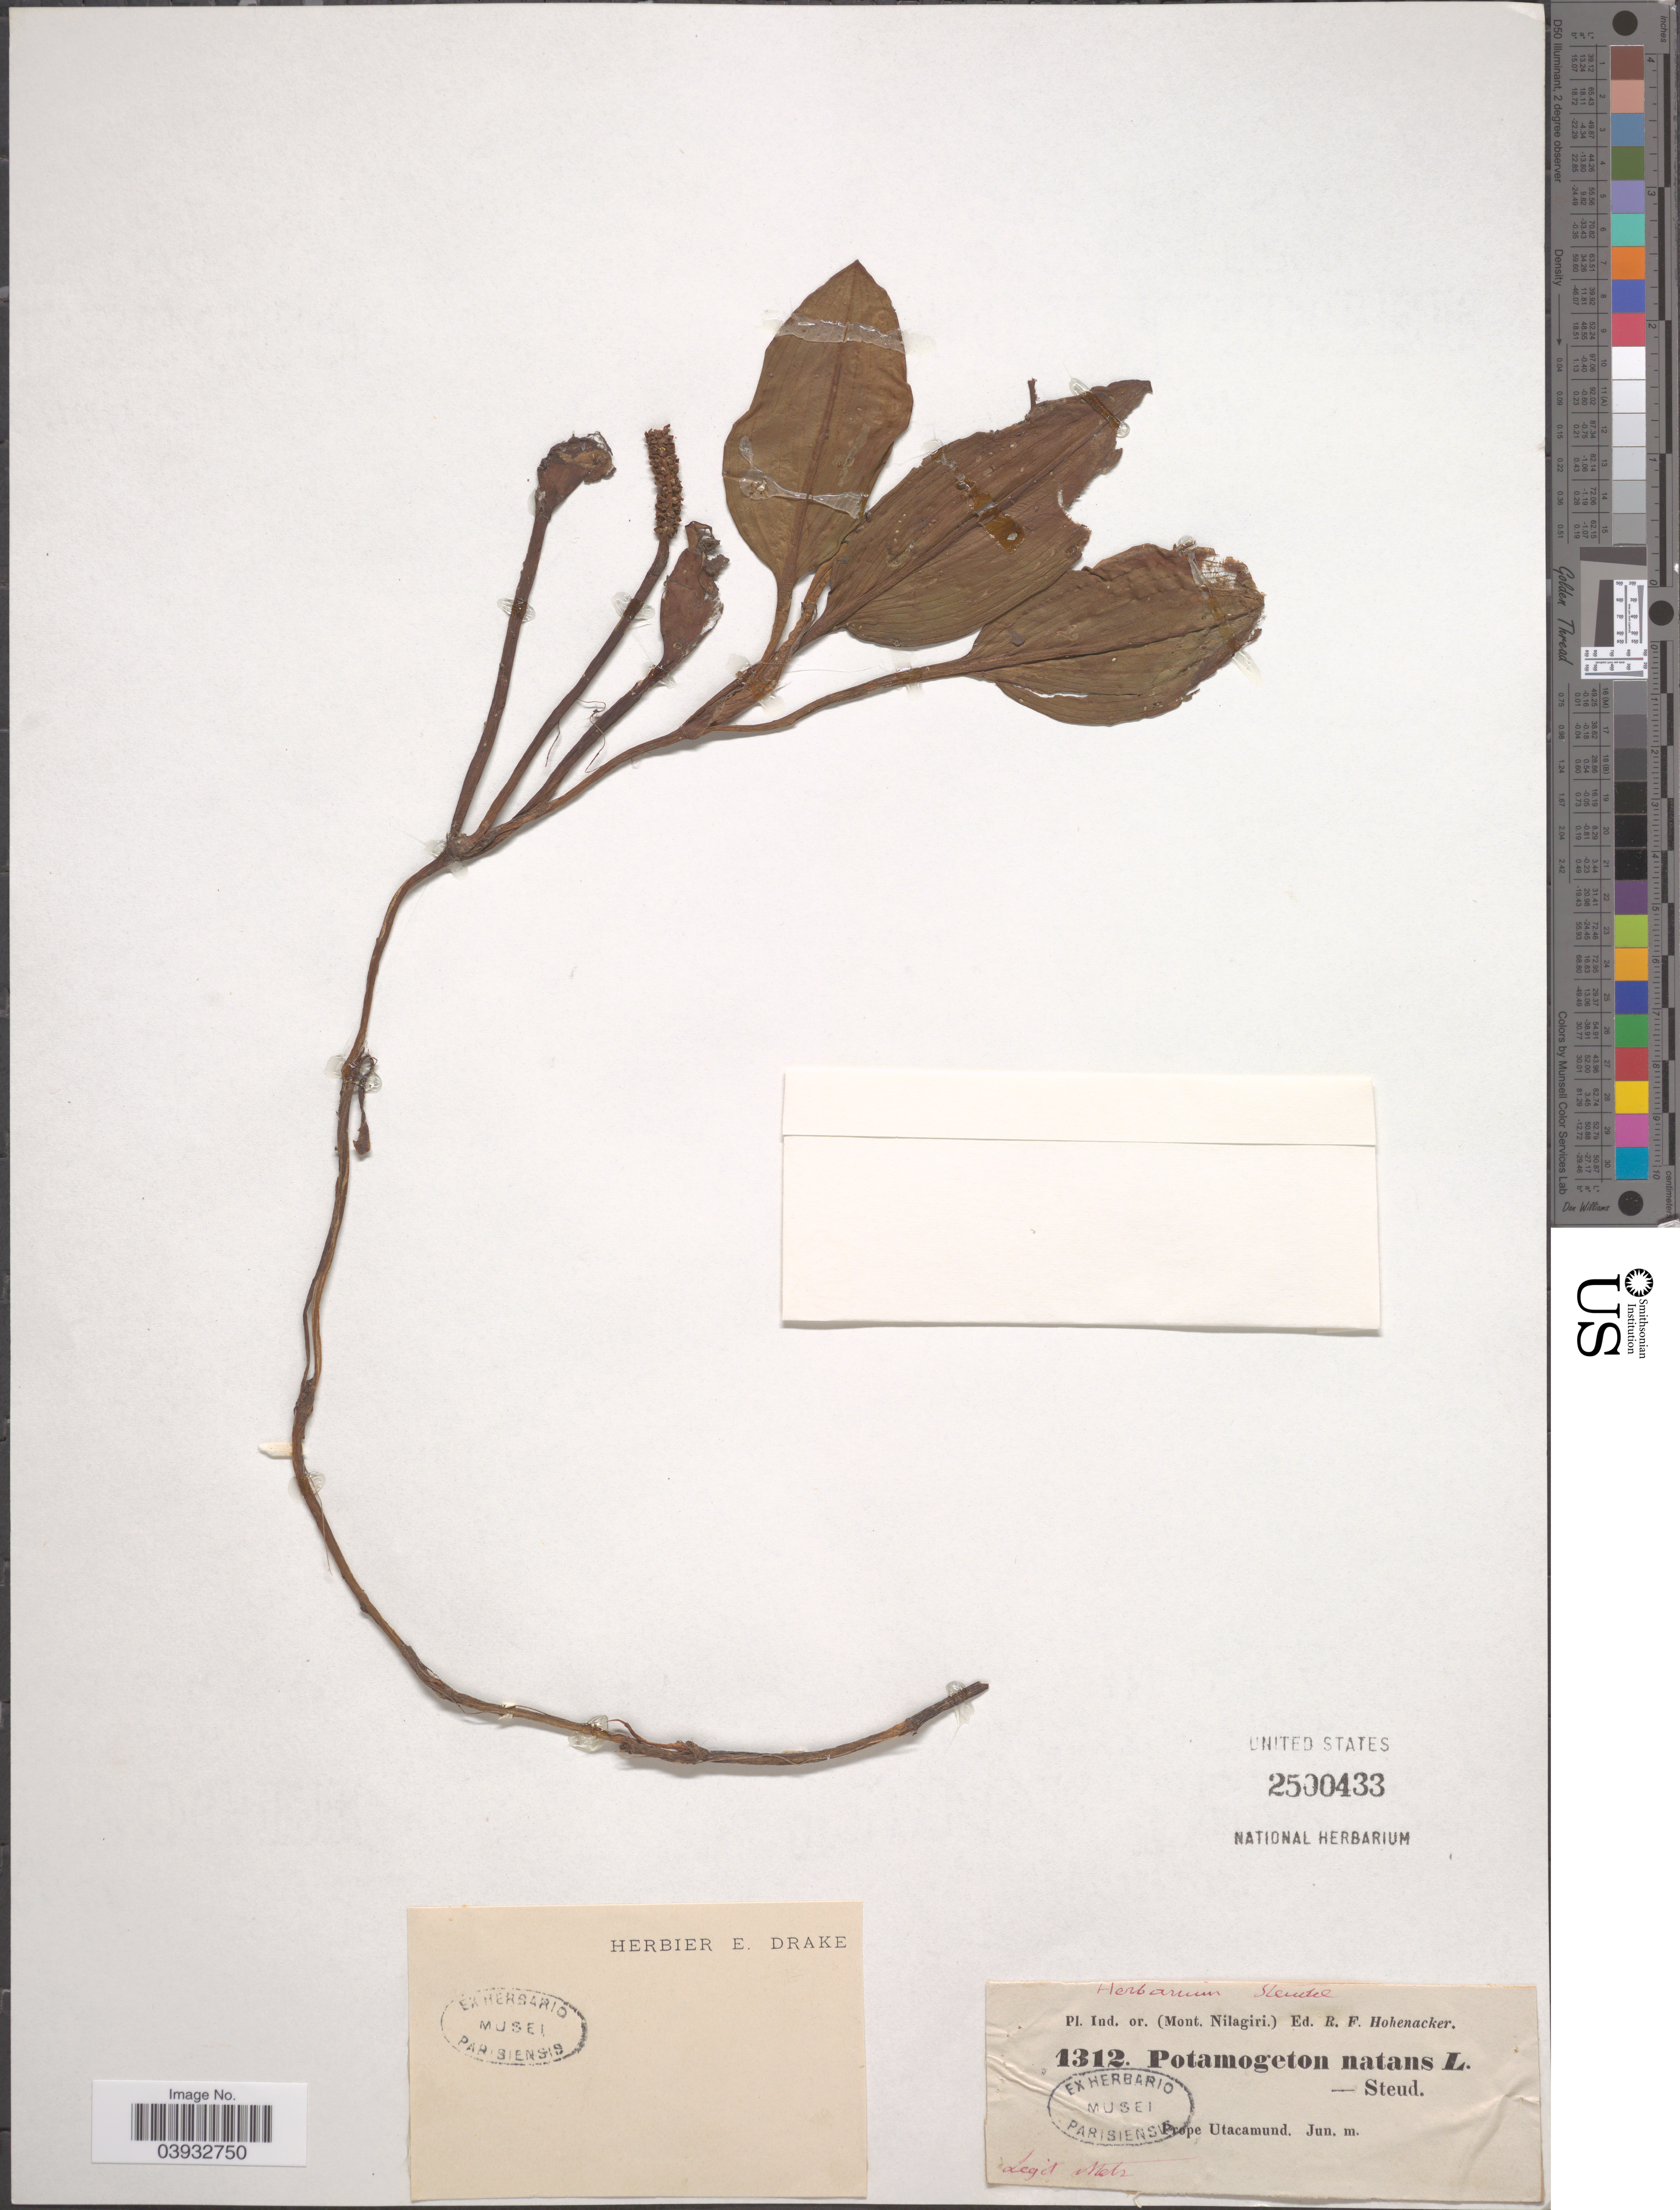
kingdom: Plantae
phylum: Tracheophyta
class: Liliopsida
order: Alismatales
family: Potamogetonaceae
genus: Potamogeton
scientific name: Potamogeton natans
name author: L.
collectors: -. Metz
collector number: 1312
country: India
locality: Prope Utacamund.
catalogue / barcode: US 2500433